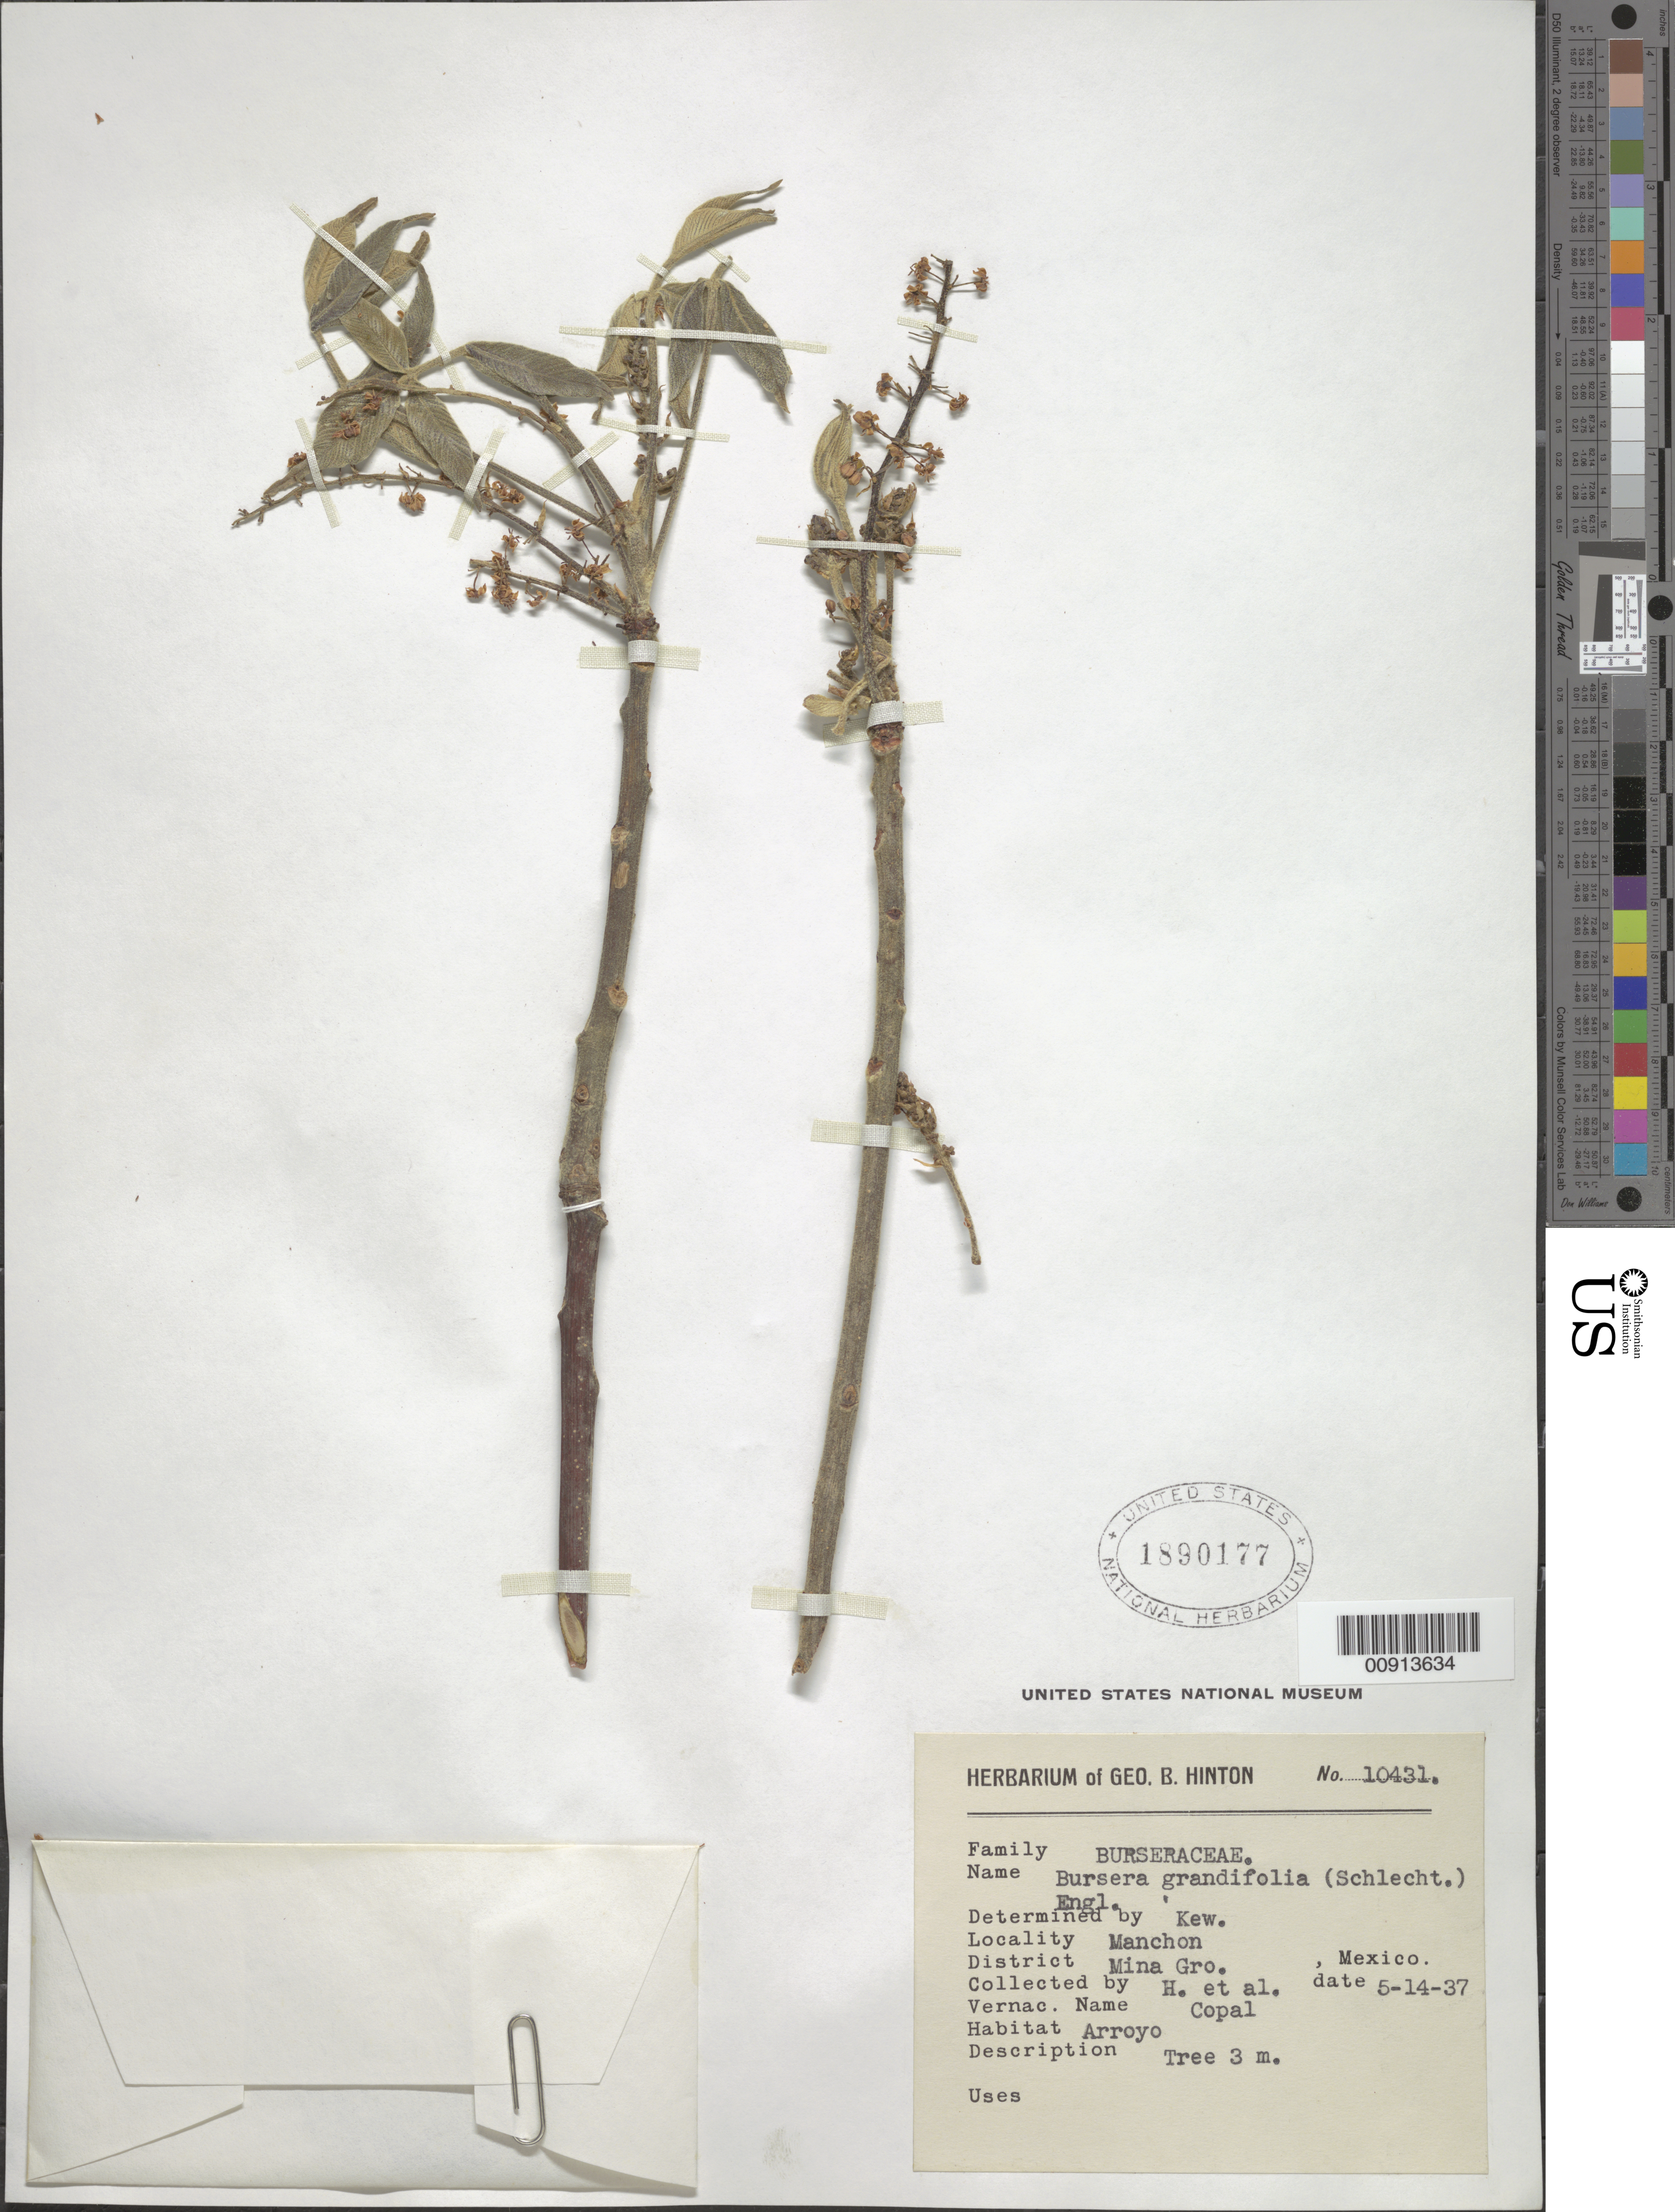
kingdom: Plantae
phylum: Tracheophyta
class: Magnoliopsida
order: Sapindales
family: Burseraceae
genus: Bursera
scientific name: Bursera grandifolia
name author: (Schltdl.) Engl.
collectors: G. B. Hinton & et al.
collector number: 10431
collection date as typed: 14 May 1937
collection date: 1937-05-14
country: Mexico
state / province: Guerrero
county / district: Mina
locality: Manchon, District Mina, Guerrero.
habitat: Arroyo.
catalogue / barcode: US 1890177